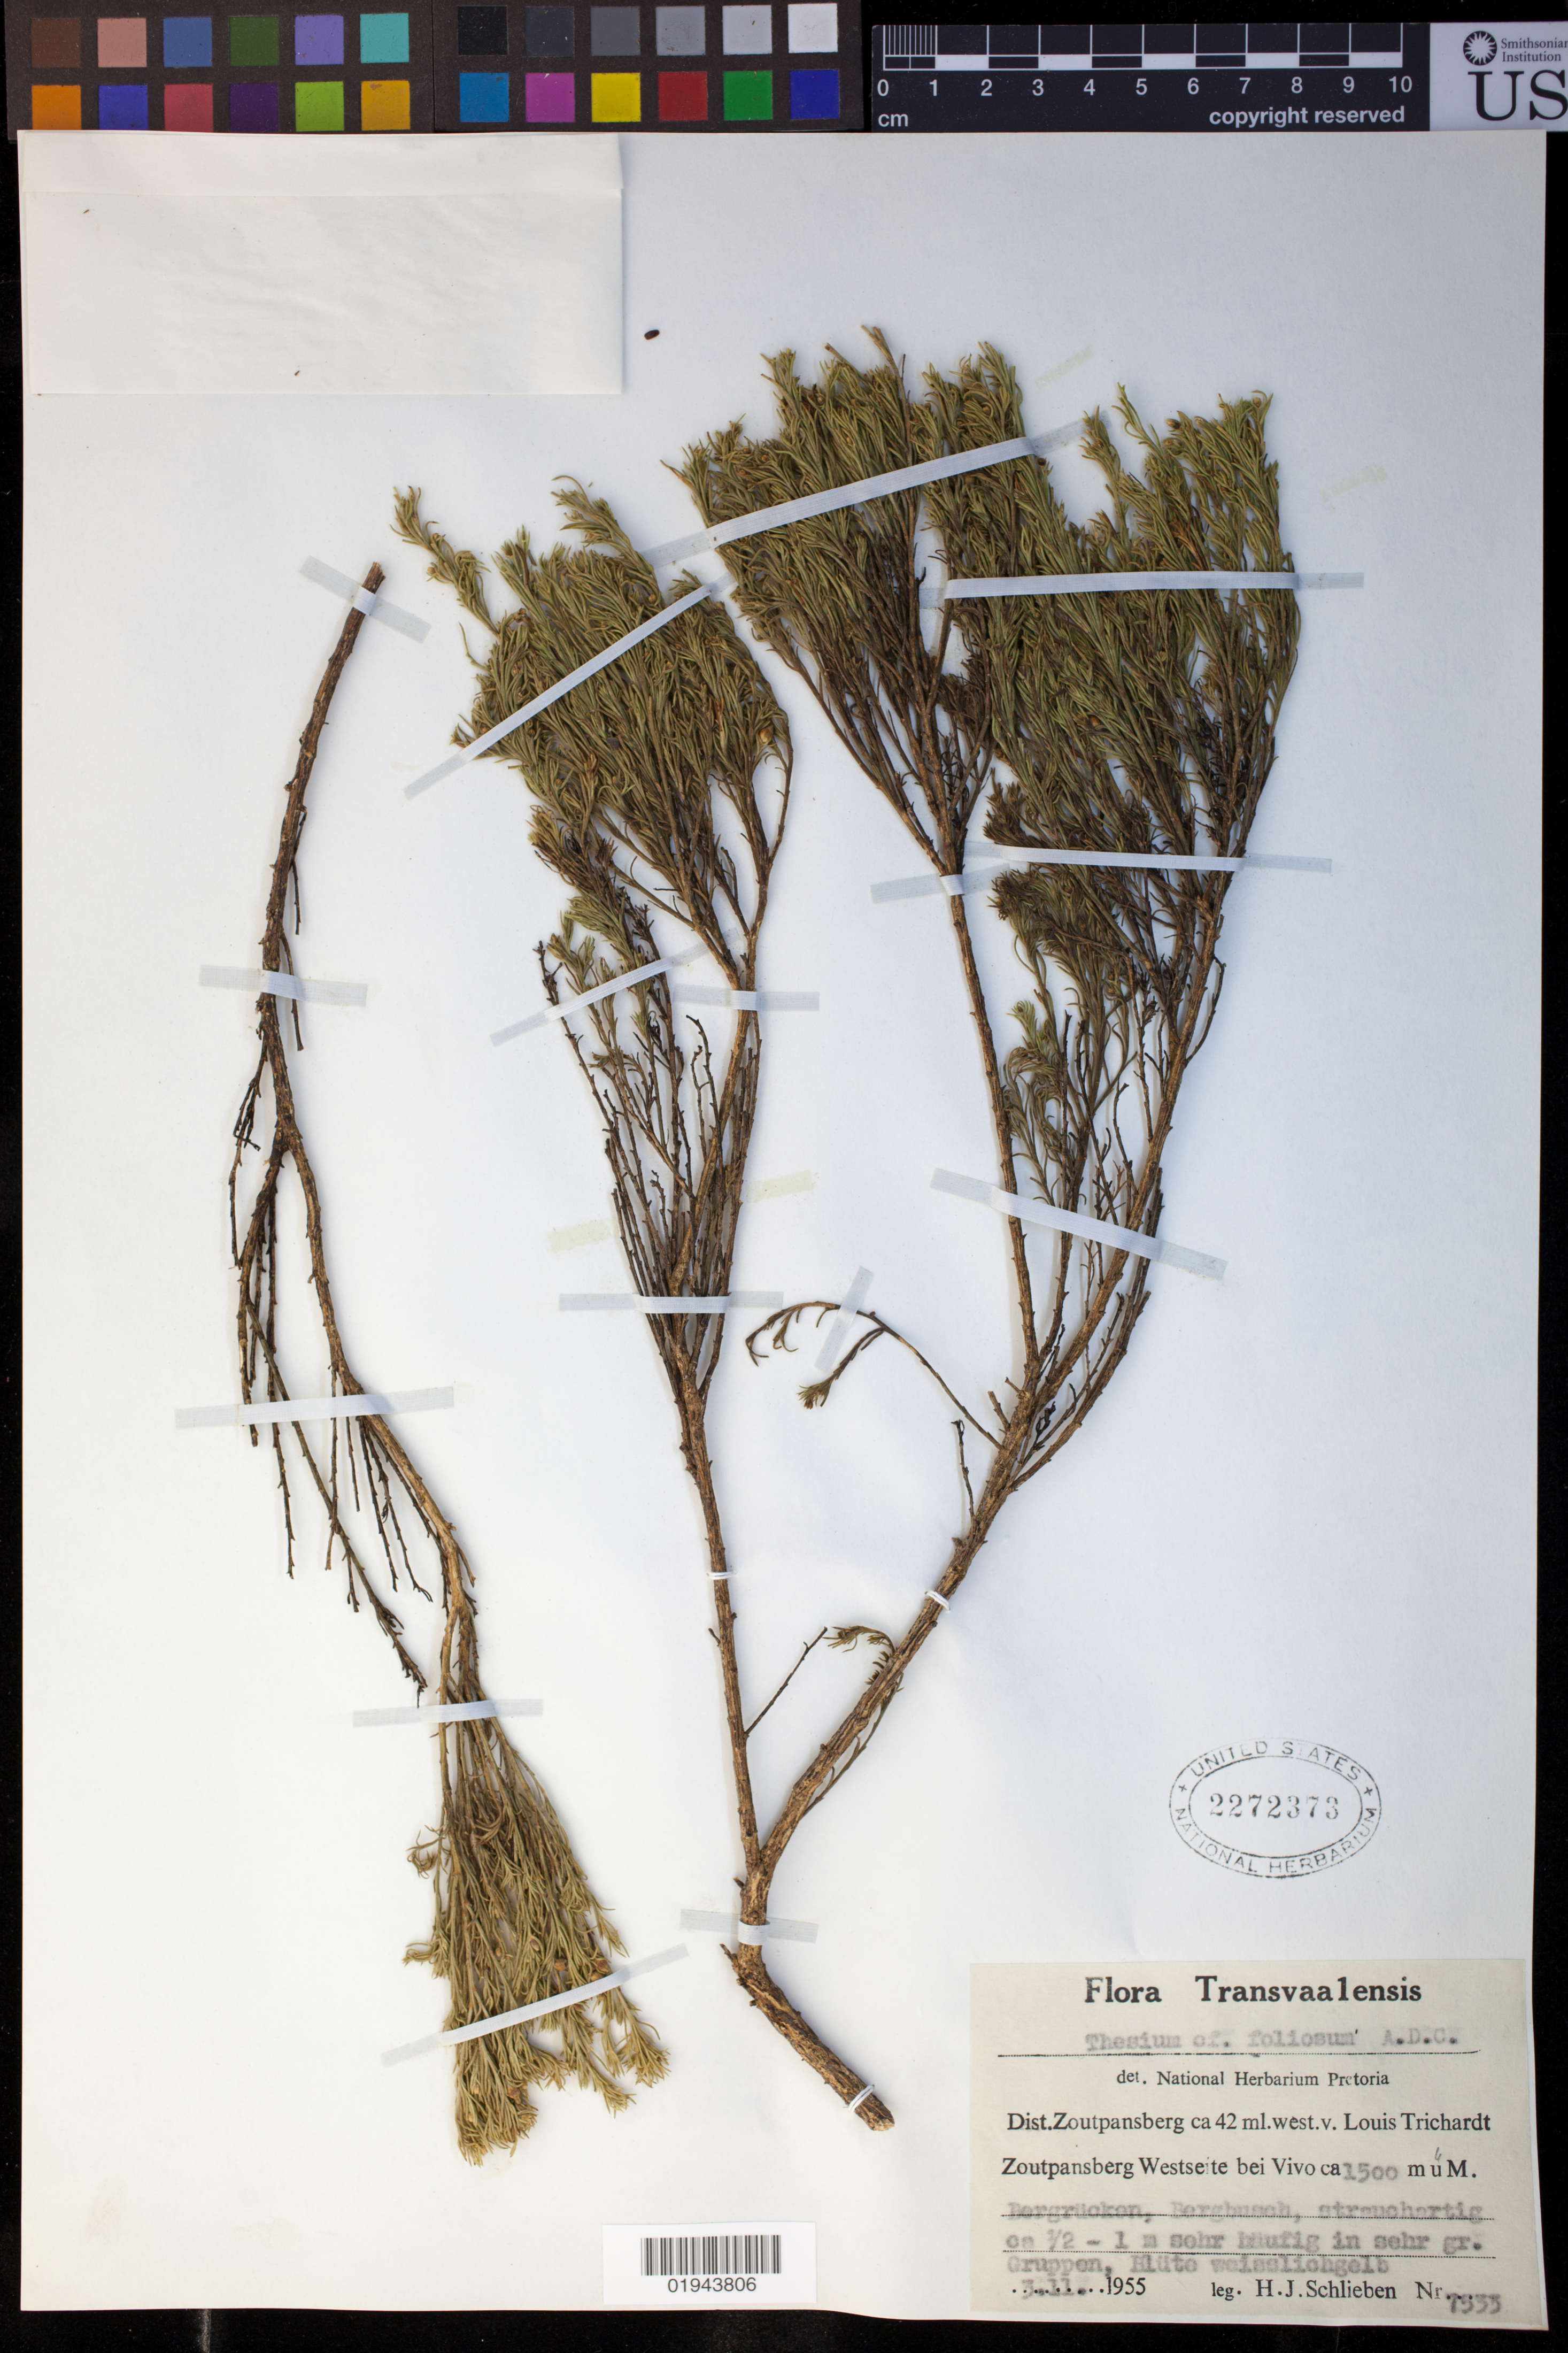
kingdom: Plantae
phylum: Tracheophyta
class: Magnoliopsida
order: Santalales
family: Thesiaceae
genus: Thesium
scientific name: Thesium foliosum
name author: A. DC.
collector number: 7533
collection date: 1955-11-03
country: South Africa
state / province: Limpopo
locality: Dist. Zoutpansberg ca 42 ml.west.v. Louis Trichardt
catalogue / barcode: US 2272373